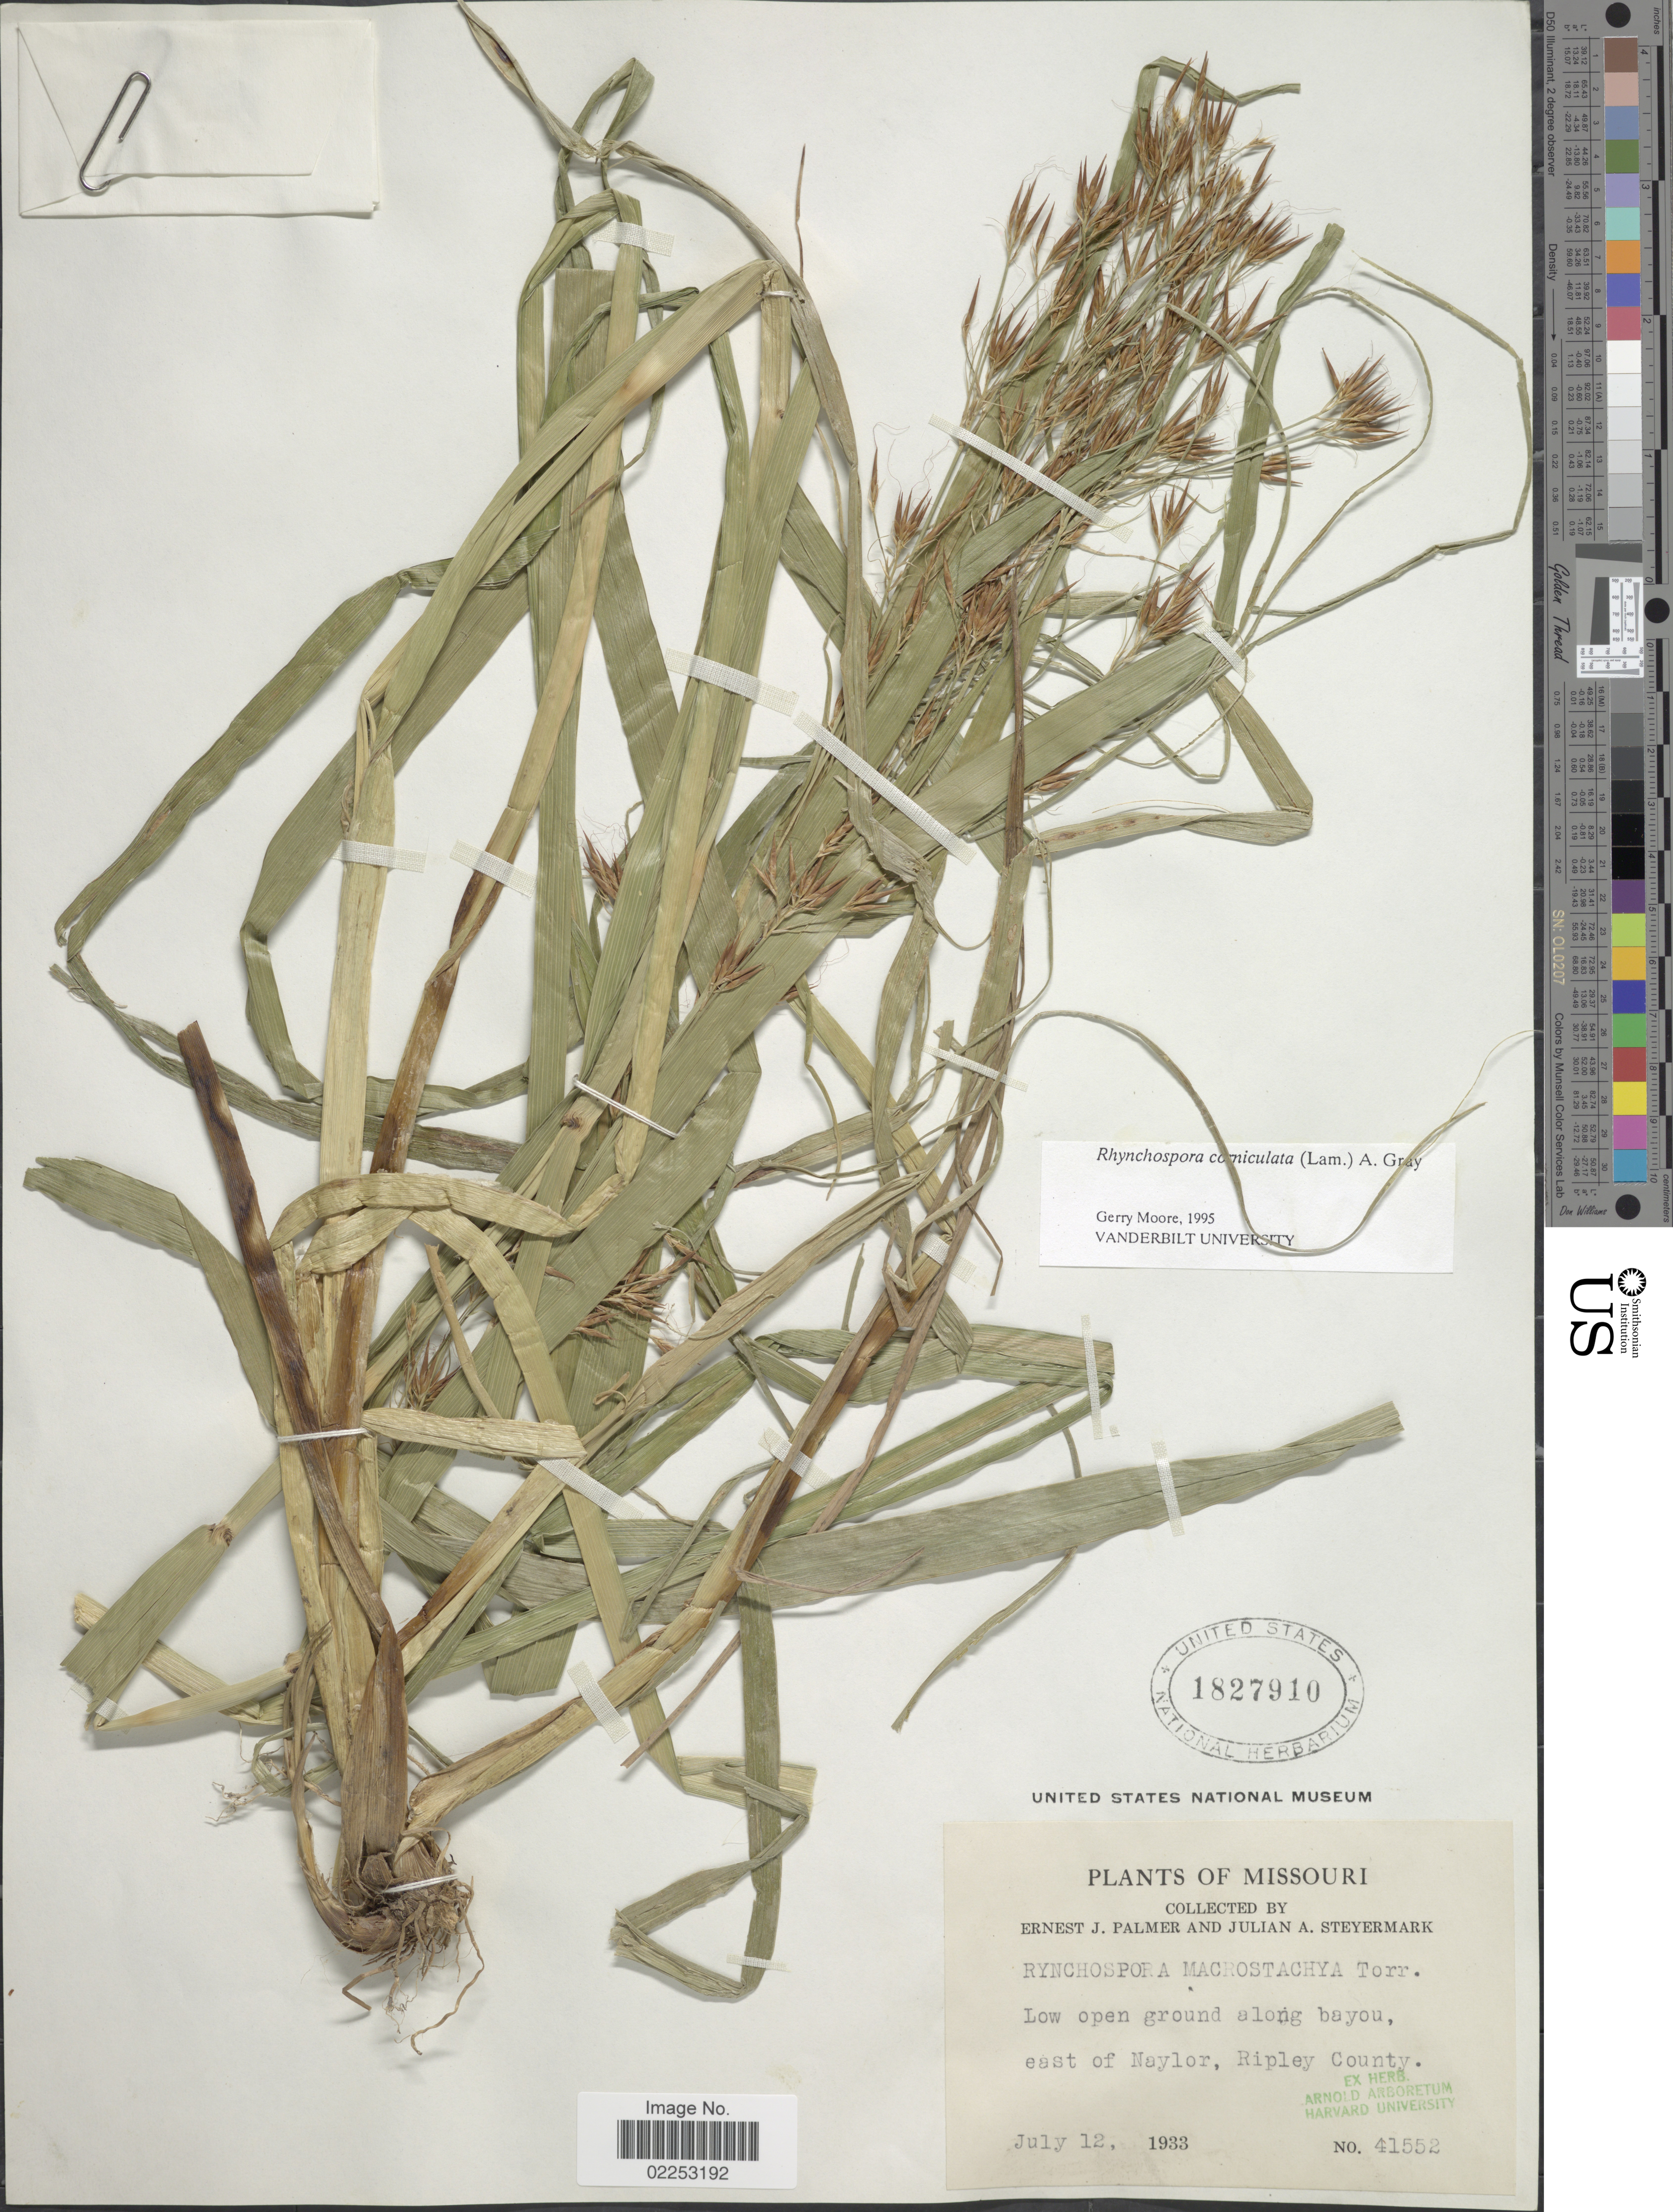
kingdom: Plantae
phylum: Tracheophyta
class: Liliopsida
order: Poales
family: Cyperaceae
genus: Rhynchospora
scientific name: Rhynchospora corniculata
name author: (Lam.) A. Gray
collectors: E. J. Palmer & J. Steyermark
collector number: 41552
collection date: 1933-07-12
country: United States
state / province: Missouri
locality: Along Bayou, East of Naylor, Ripley County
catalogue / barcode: US 1827910